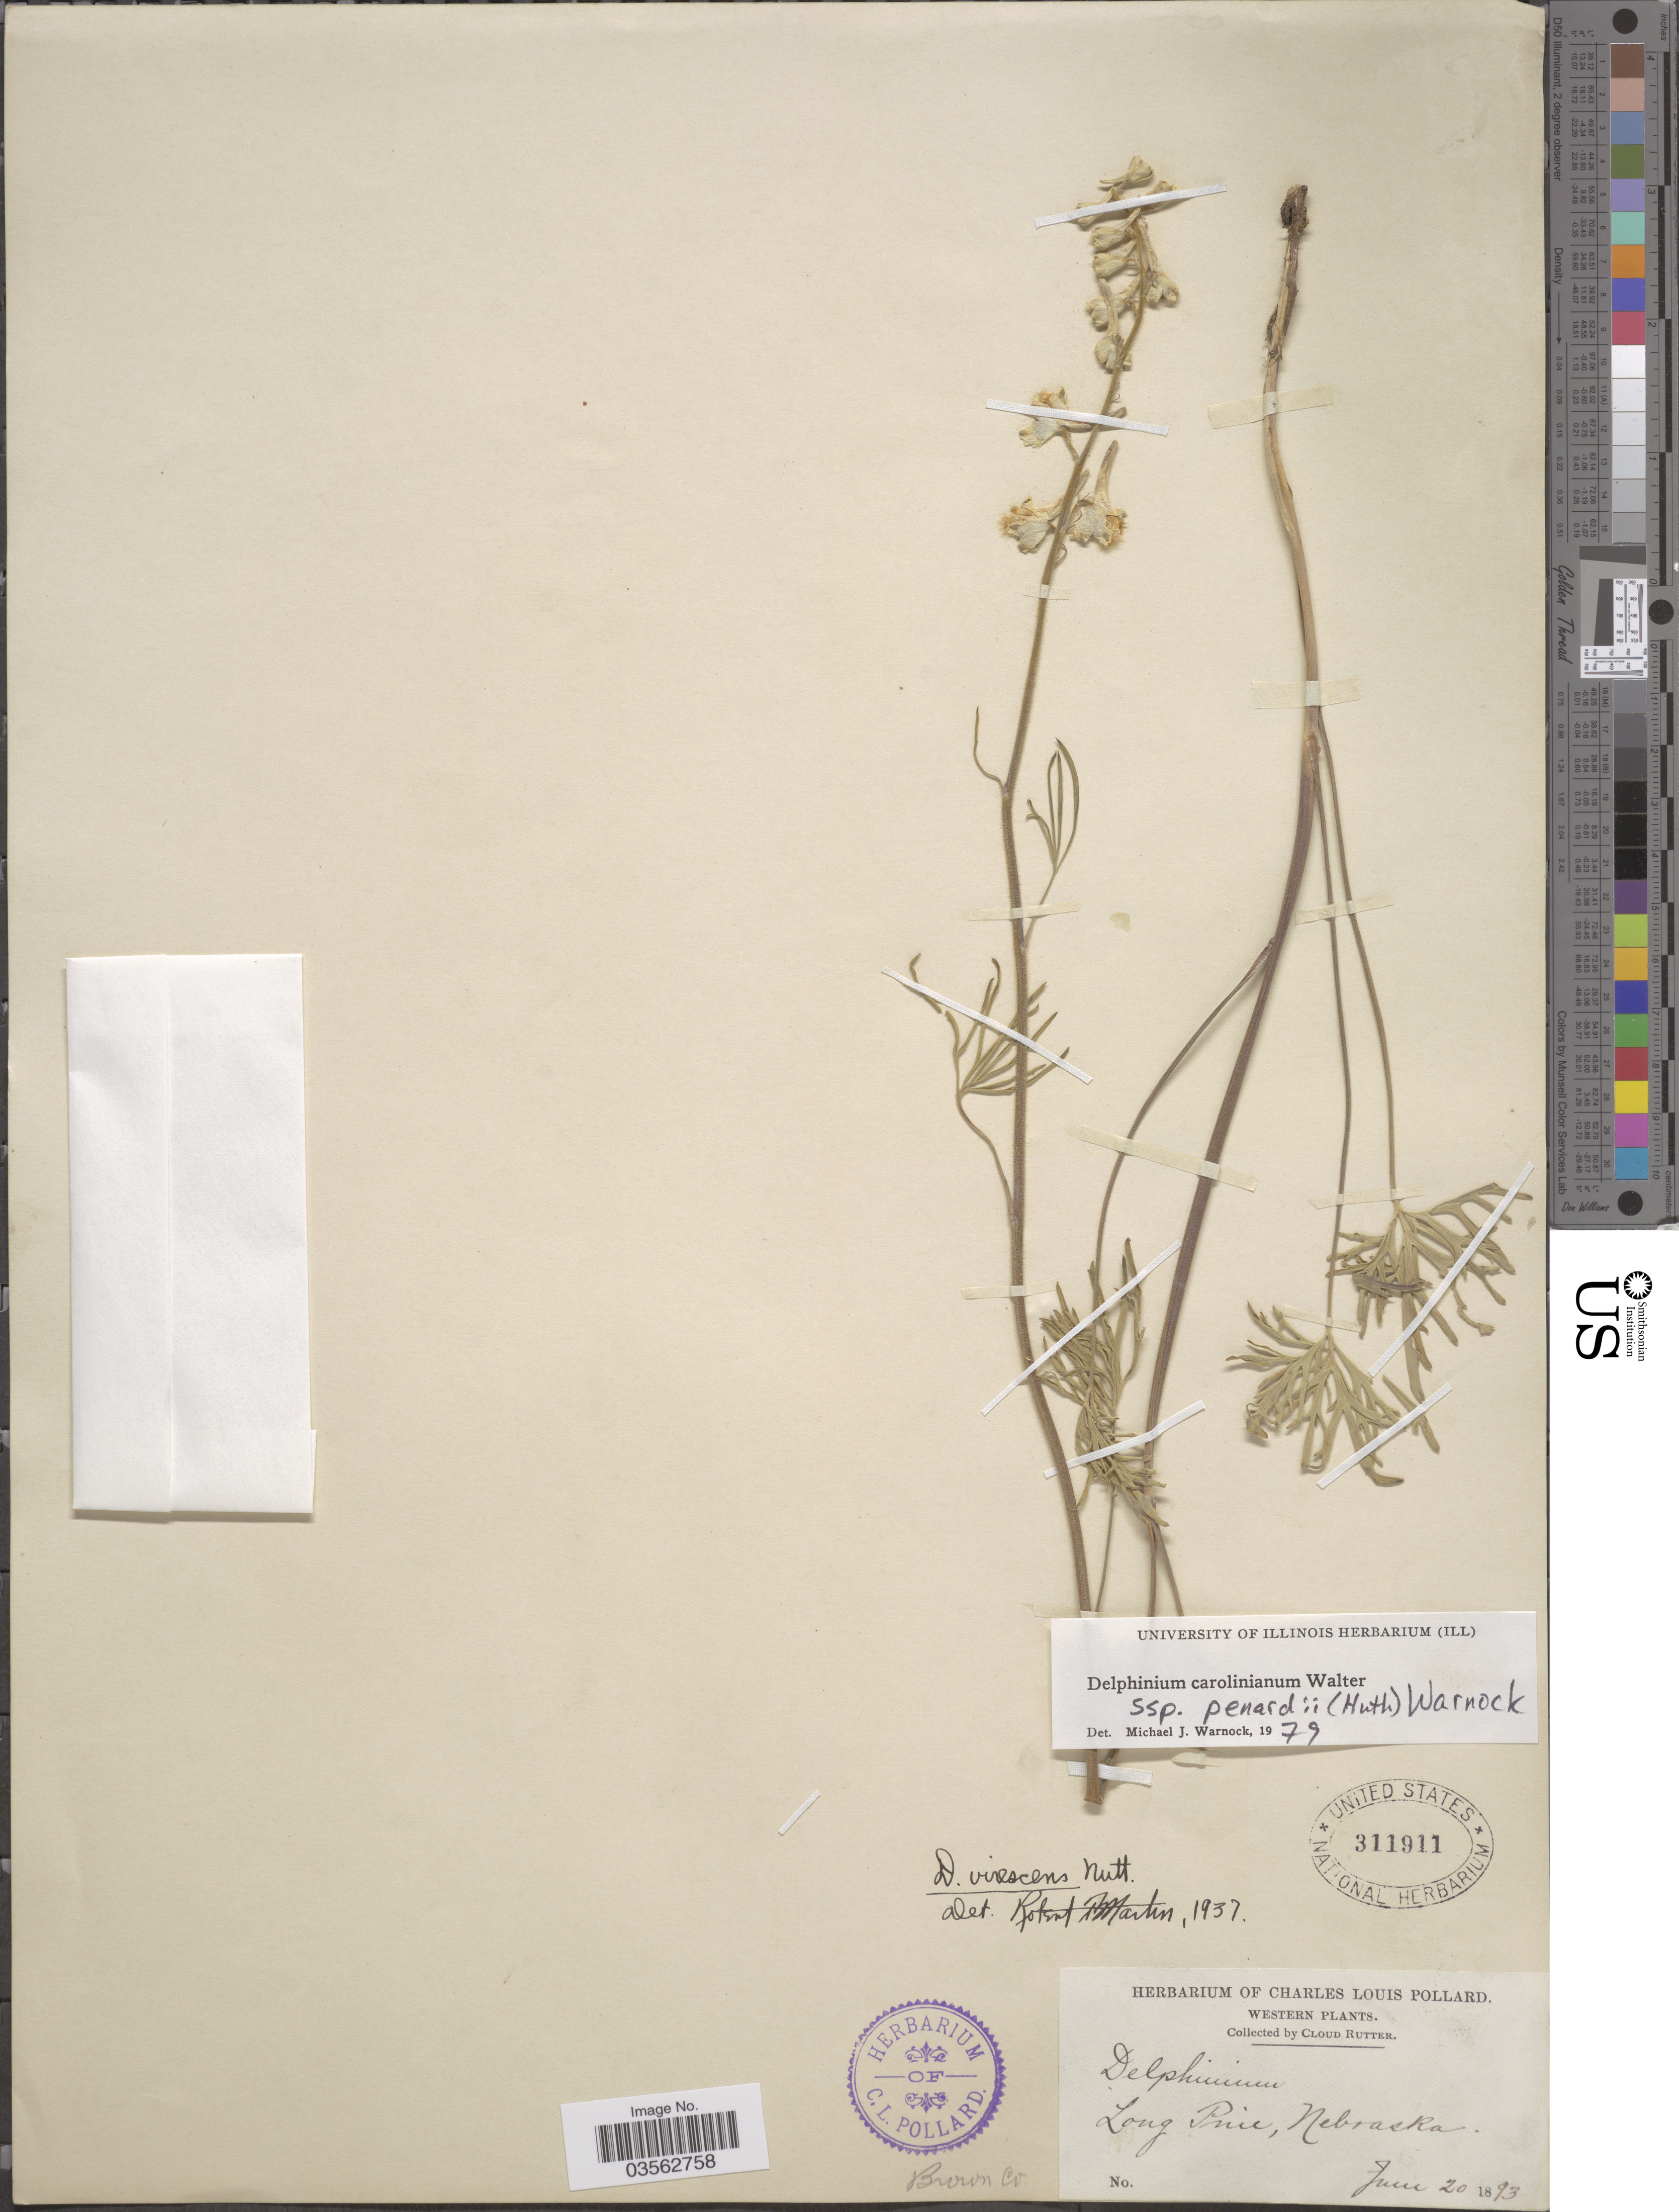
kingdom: Plantae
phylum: Tracheophyta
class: Magnoliopsida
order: Ranunculales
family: Ranunculaceae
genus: Delphinium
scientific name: Delphinium carolinianum subsp. penardii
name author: (Huth) M.J. Warnock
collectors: C. Rutter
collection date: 1893-06-20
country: United States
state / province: Nebraska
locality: Western. Long Pine. Brown Co.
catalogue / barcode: US 311911